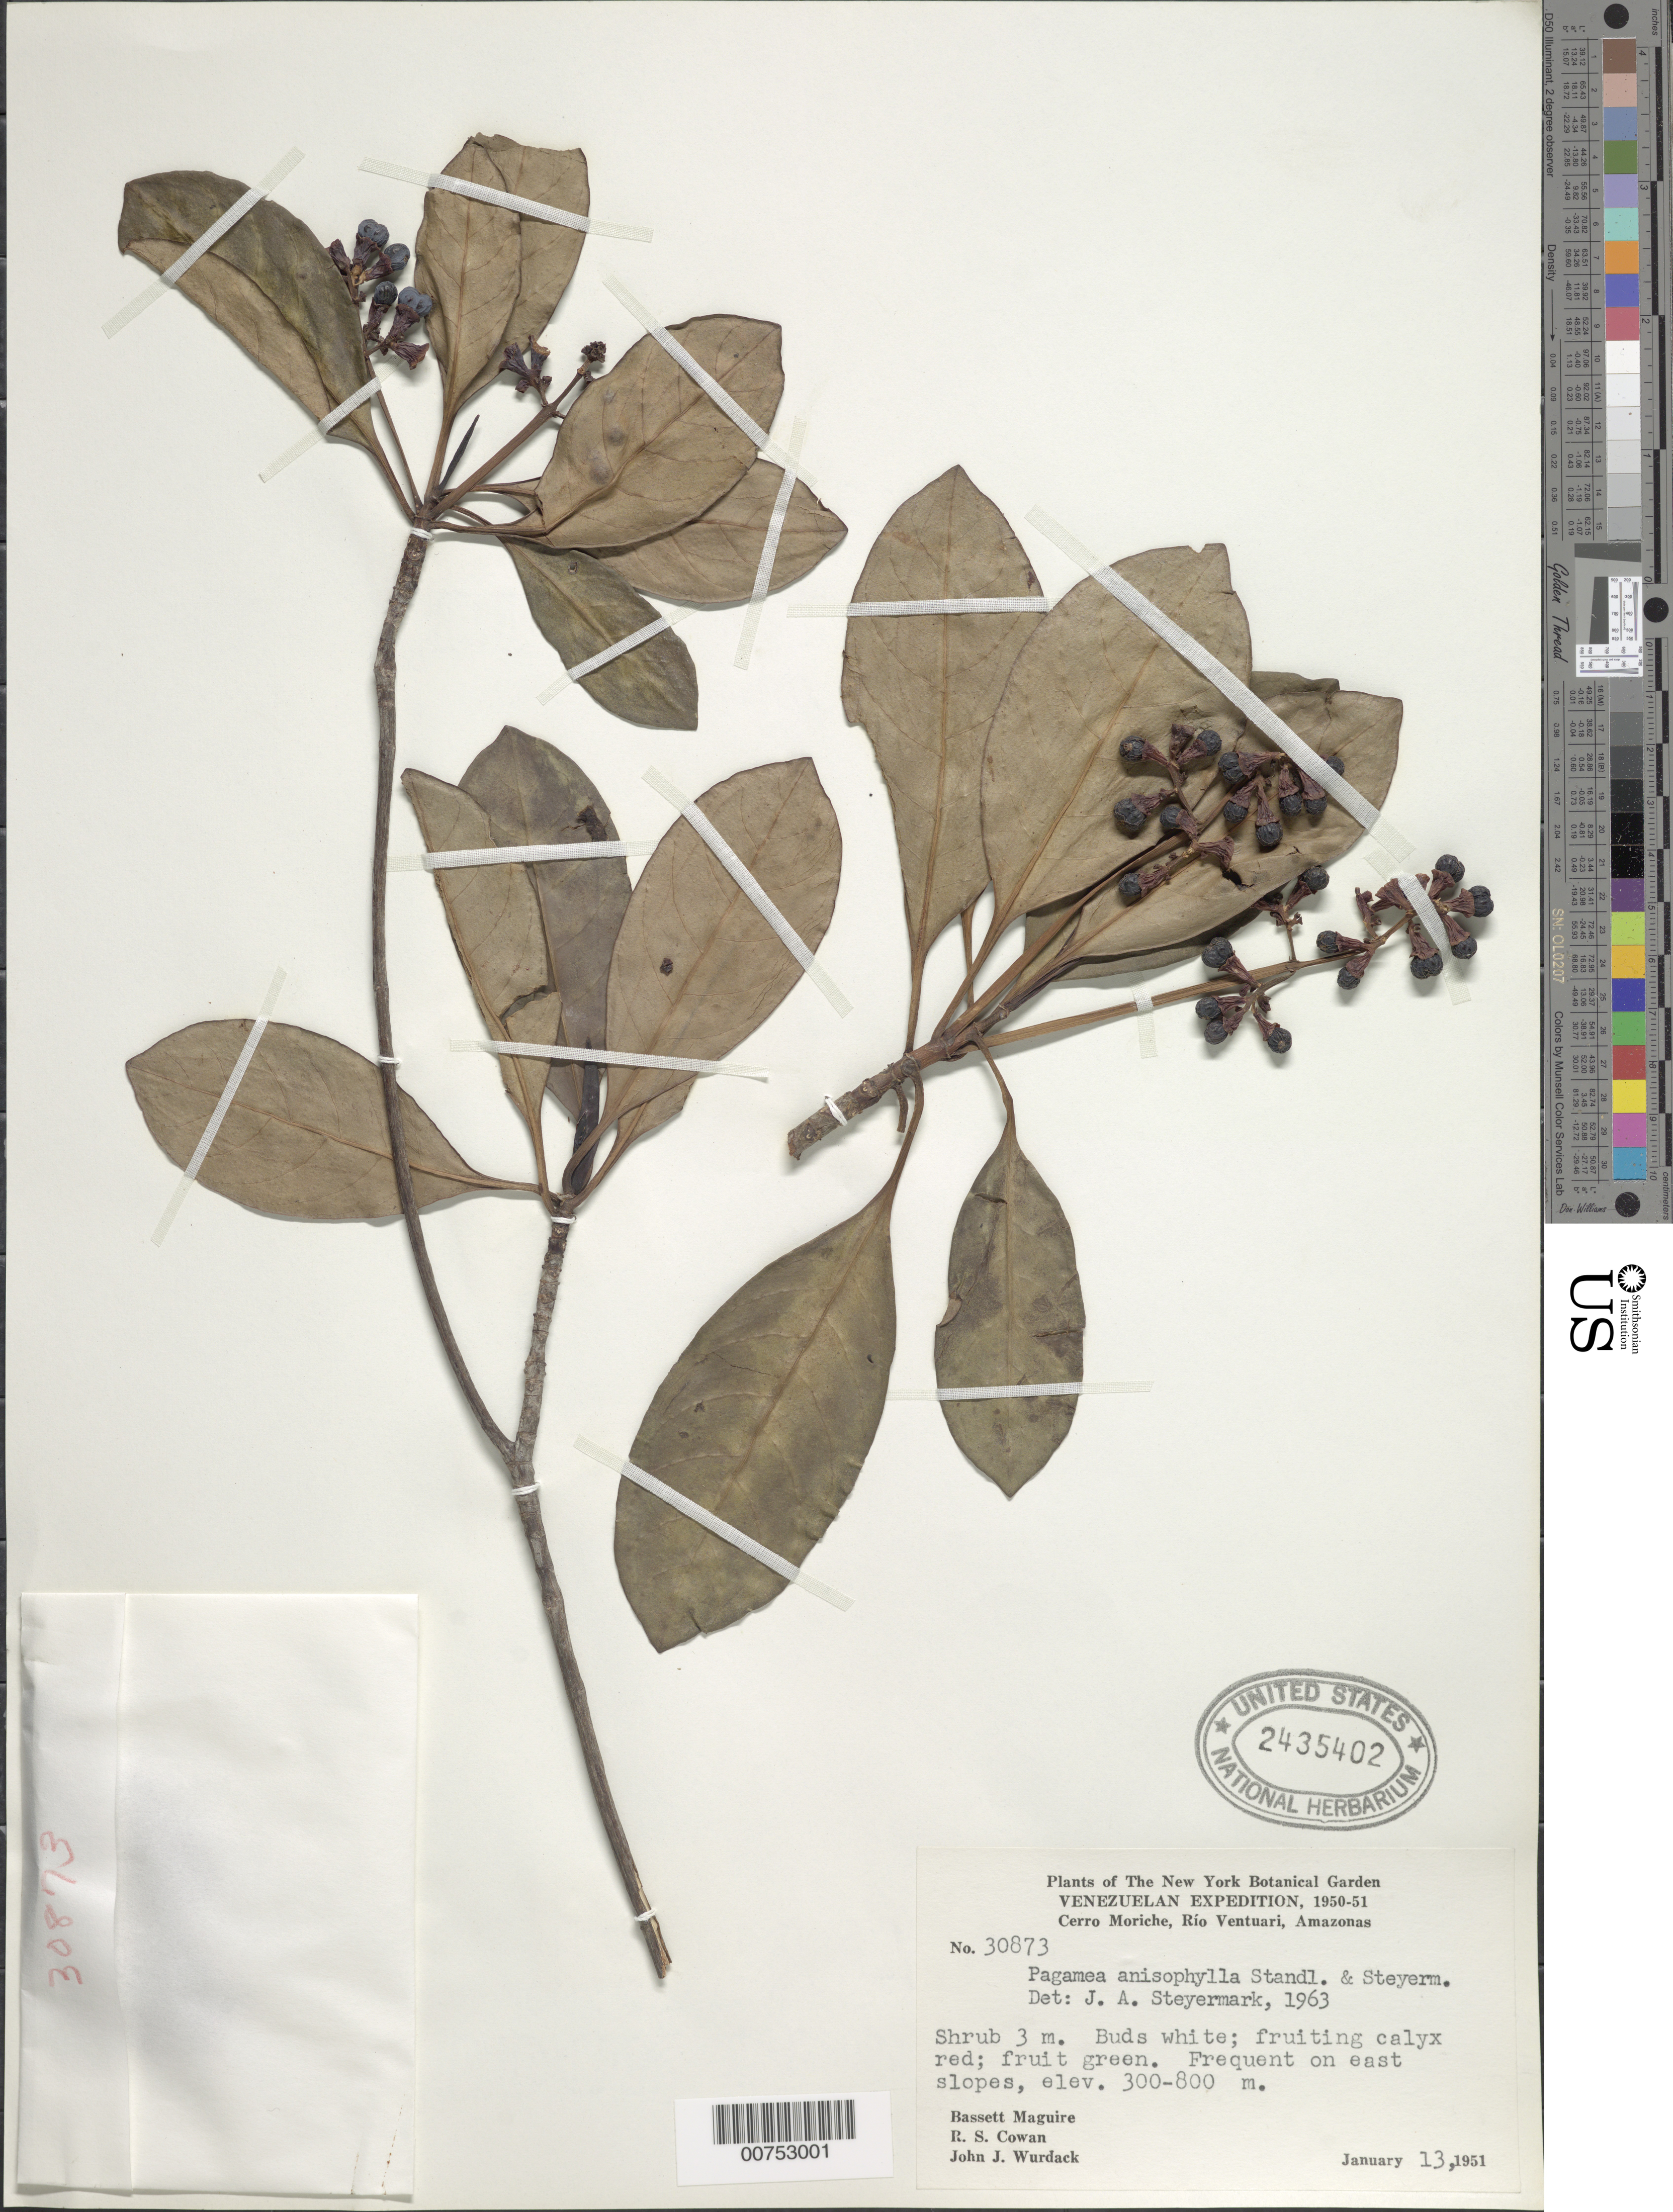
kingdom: Plantae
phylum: Tracheophyta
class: Magnoliopsida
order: Gentianales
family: Rubiaceae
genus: Pagamea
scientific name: Pagamea anisophylla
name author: Standl. & Steyerm.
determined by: Steyermark, Julian A., (VEN)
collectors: B. Maguire, R. S. Cowan & J. J. Wurdack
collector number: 30873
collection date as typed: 13-Jan-51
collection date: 1951-01-13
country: Venezuela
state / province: Amazonas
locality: Cerro Moriche, Río Ventuari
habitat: East slopes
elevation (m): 300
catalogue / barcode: US 2435402